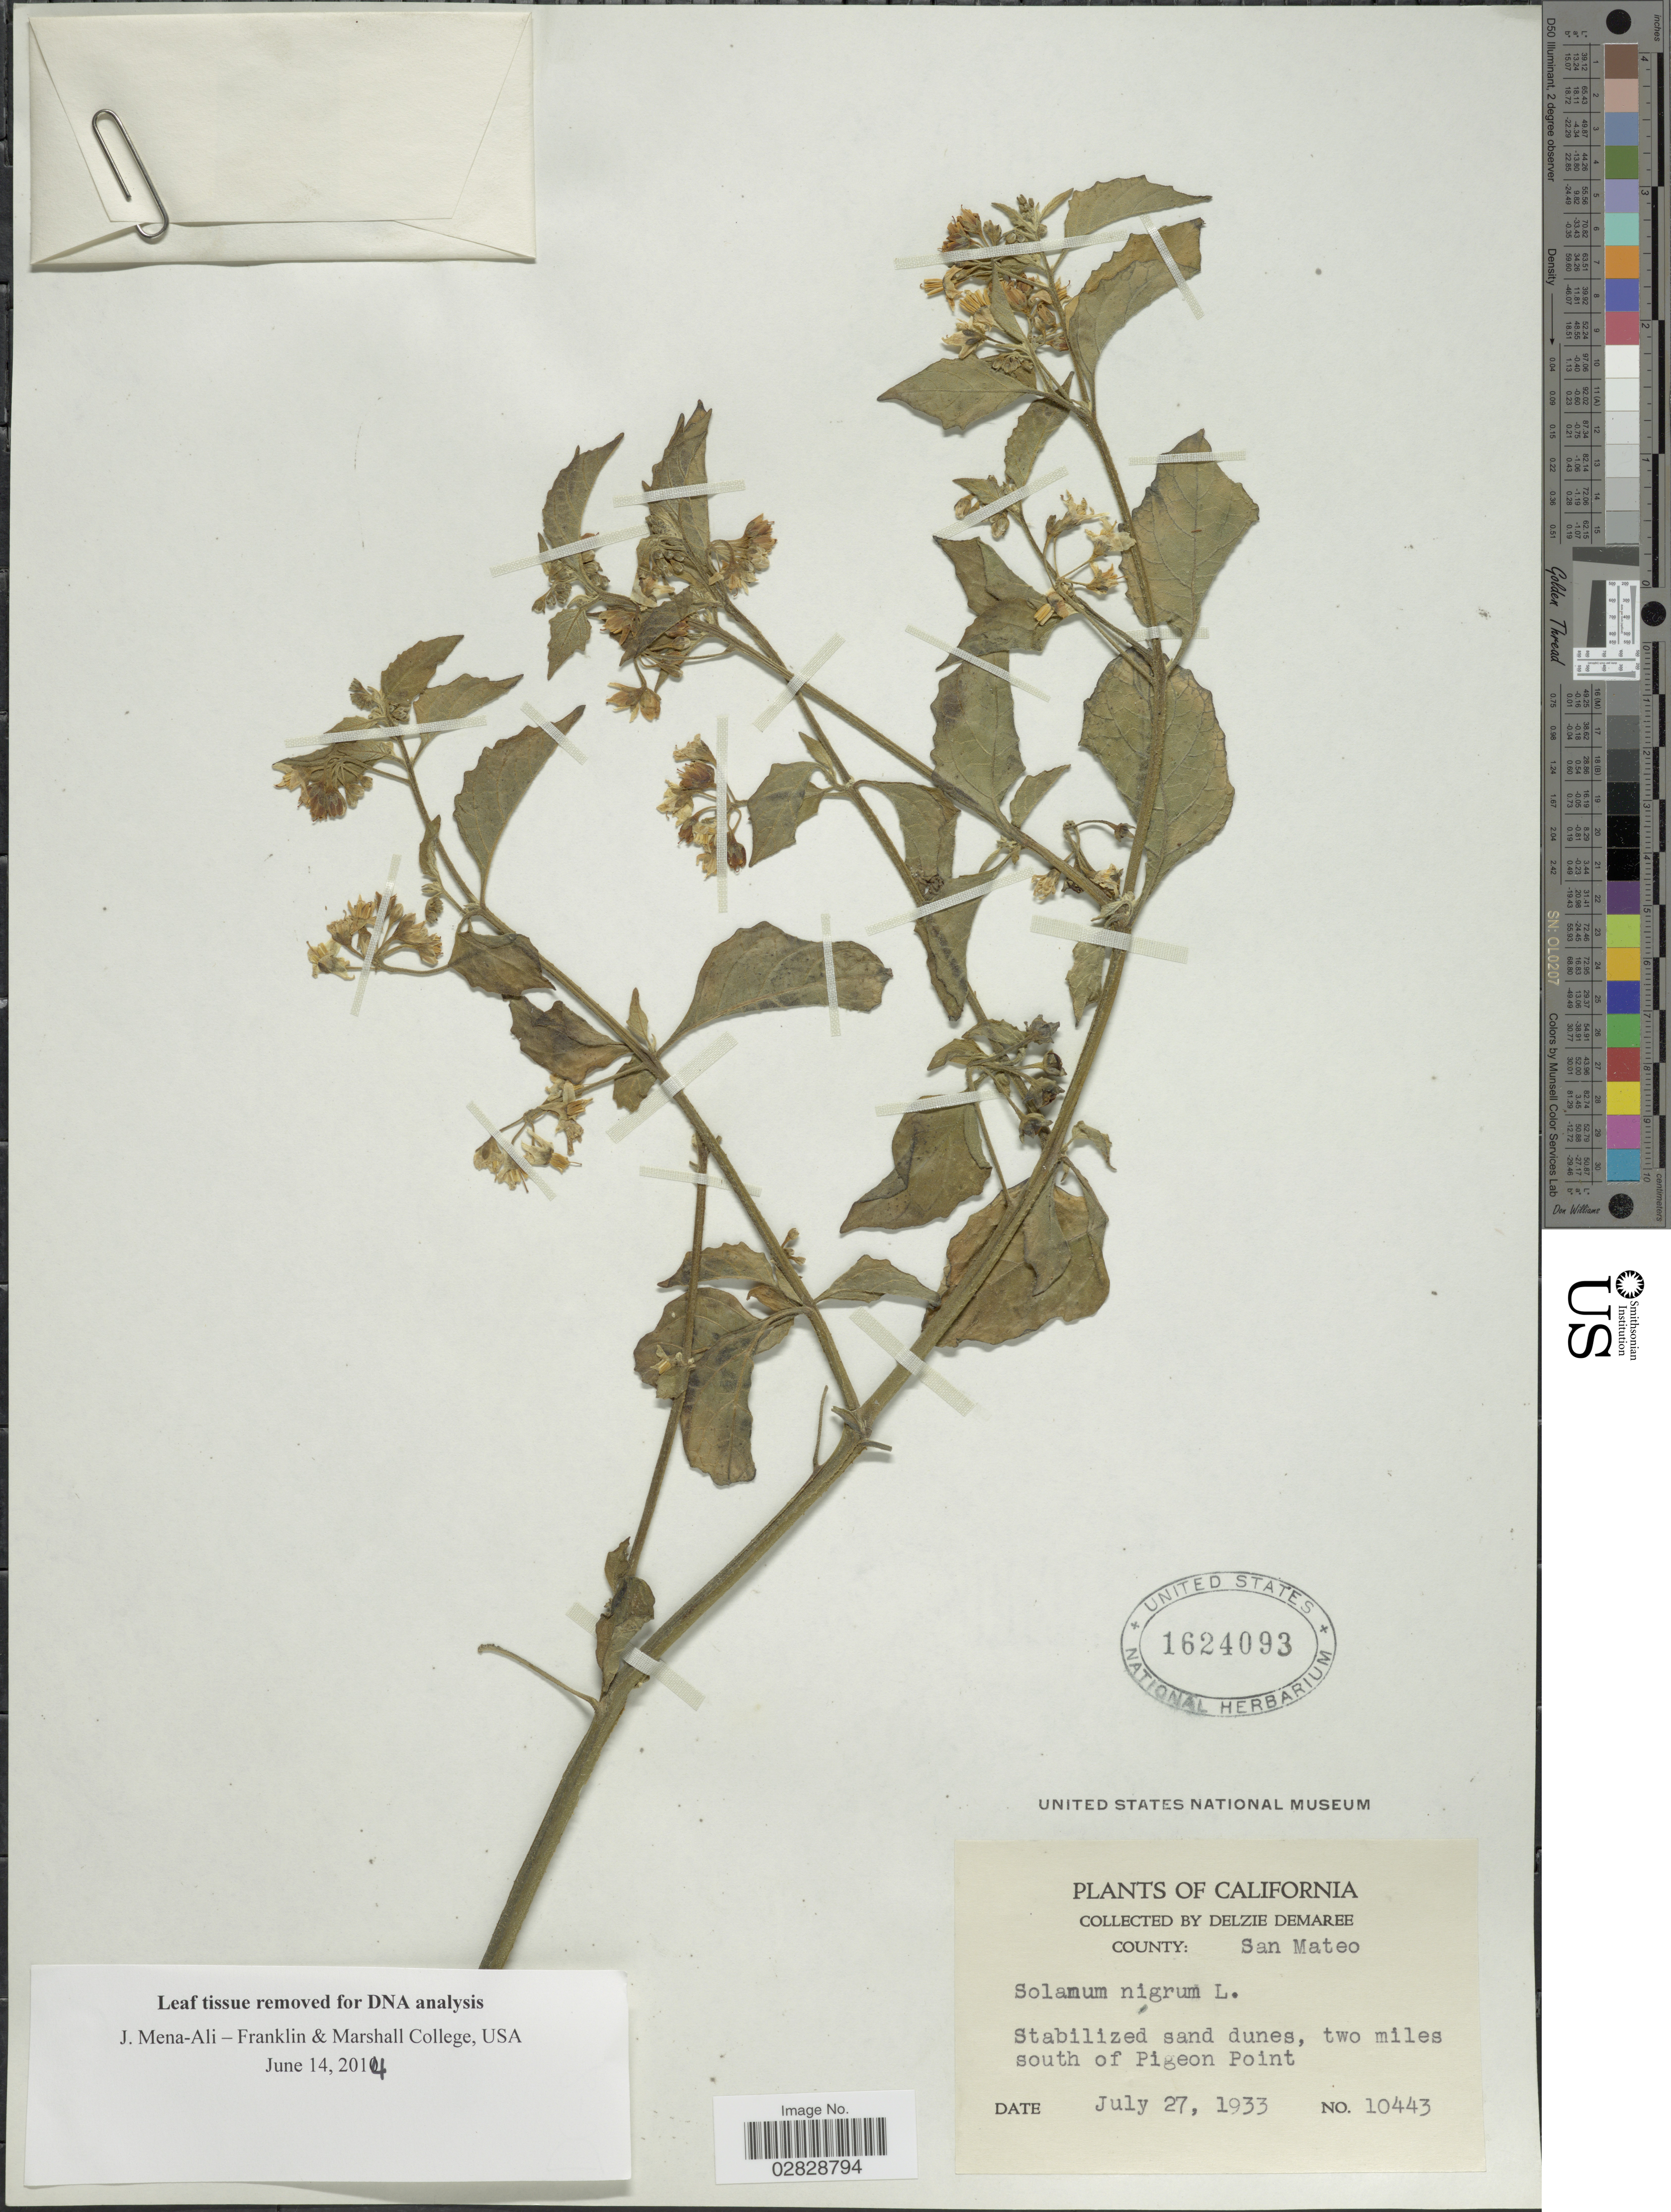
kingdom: Plantae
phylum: Tracheophyta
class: Magnoliopsida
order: Solanales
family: Solanaceae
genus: Solanum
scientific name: Solanum nigrum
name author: L.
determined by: Knapp, S. D.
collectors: D. Demaree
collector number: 10443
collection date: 1933-07-27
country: United States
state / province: California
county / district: San Mateo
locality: Two miles south of Pigeon Point.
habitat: stabilized sand dunes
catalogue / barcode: US 1624093